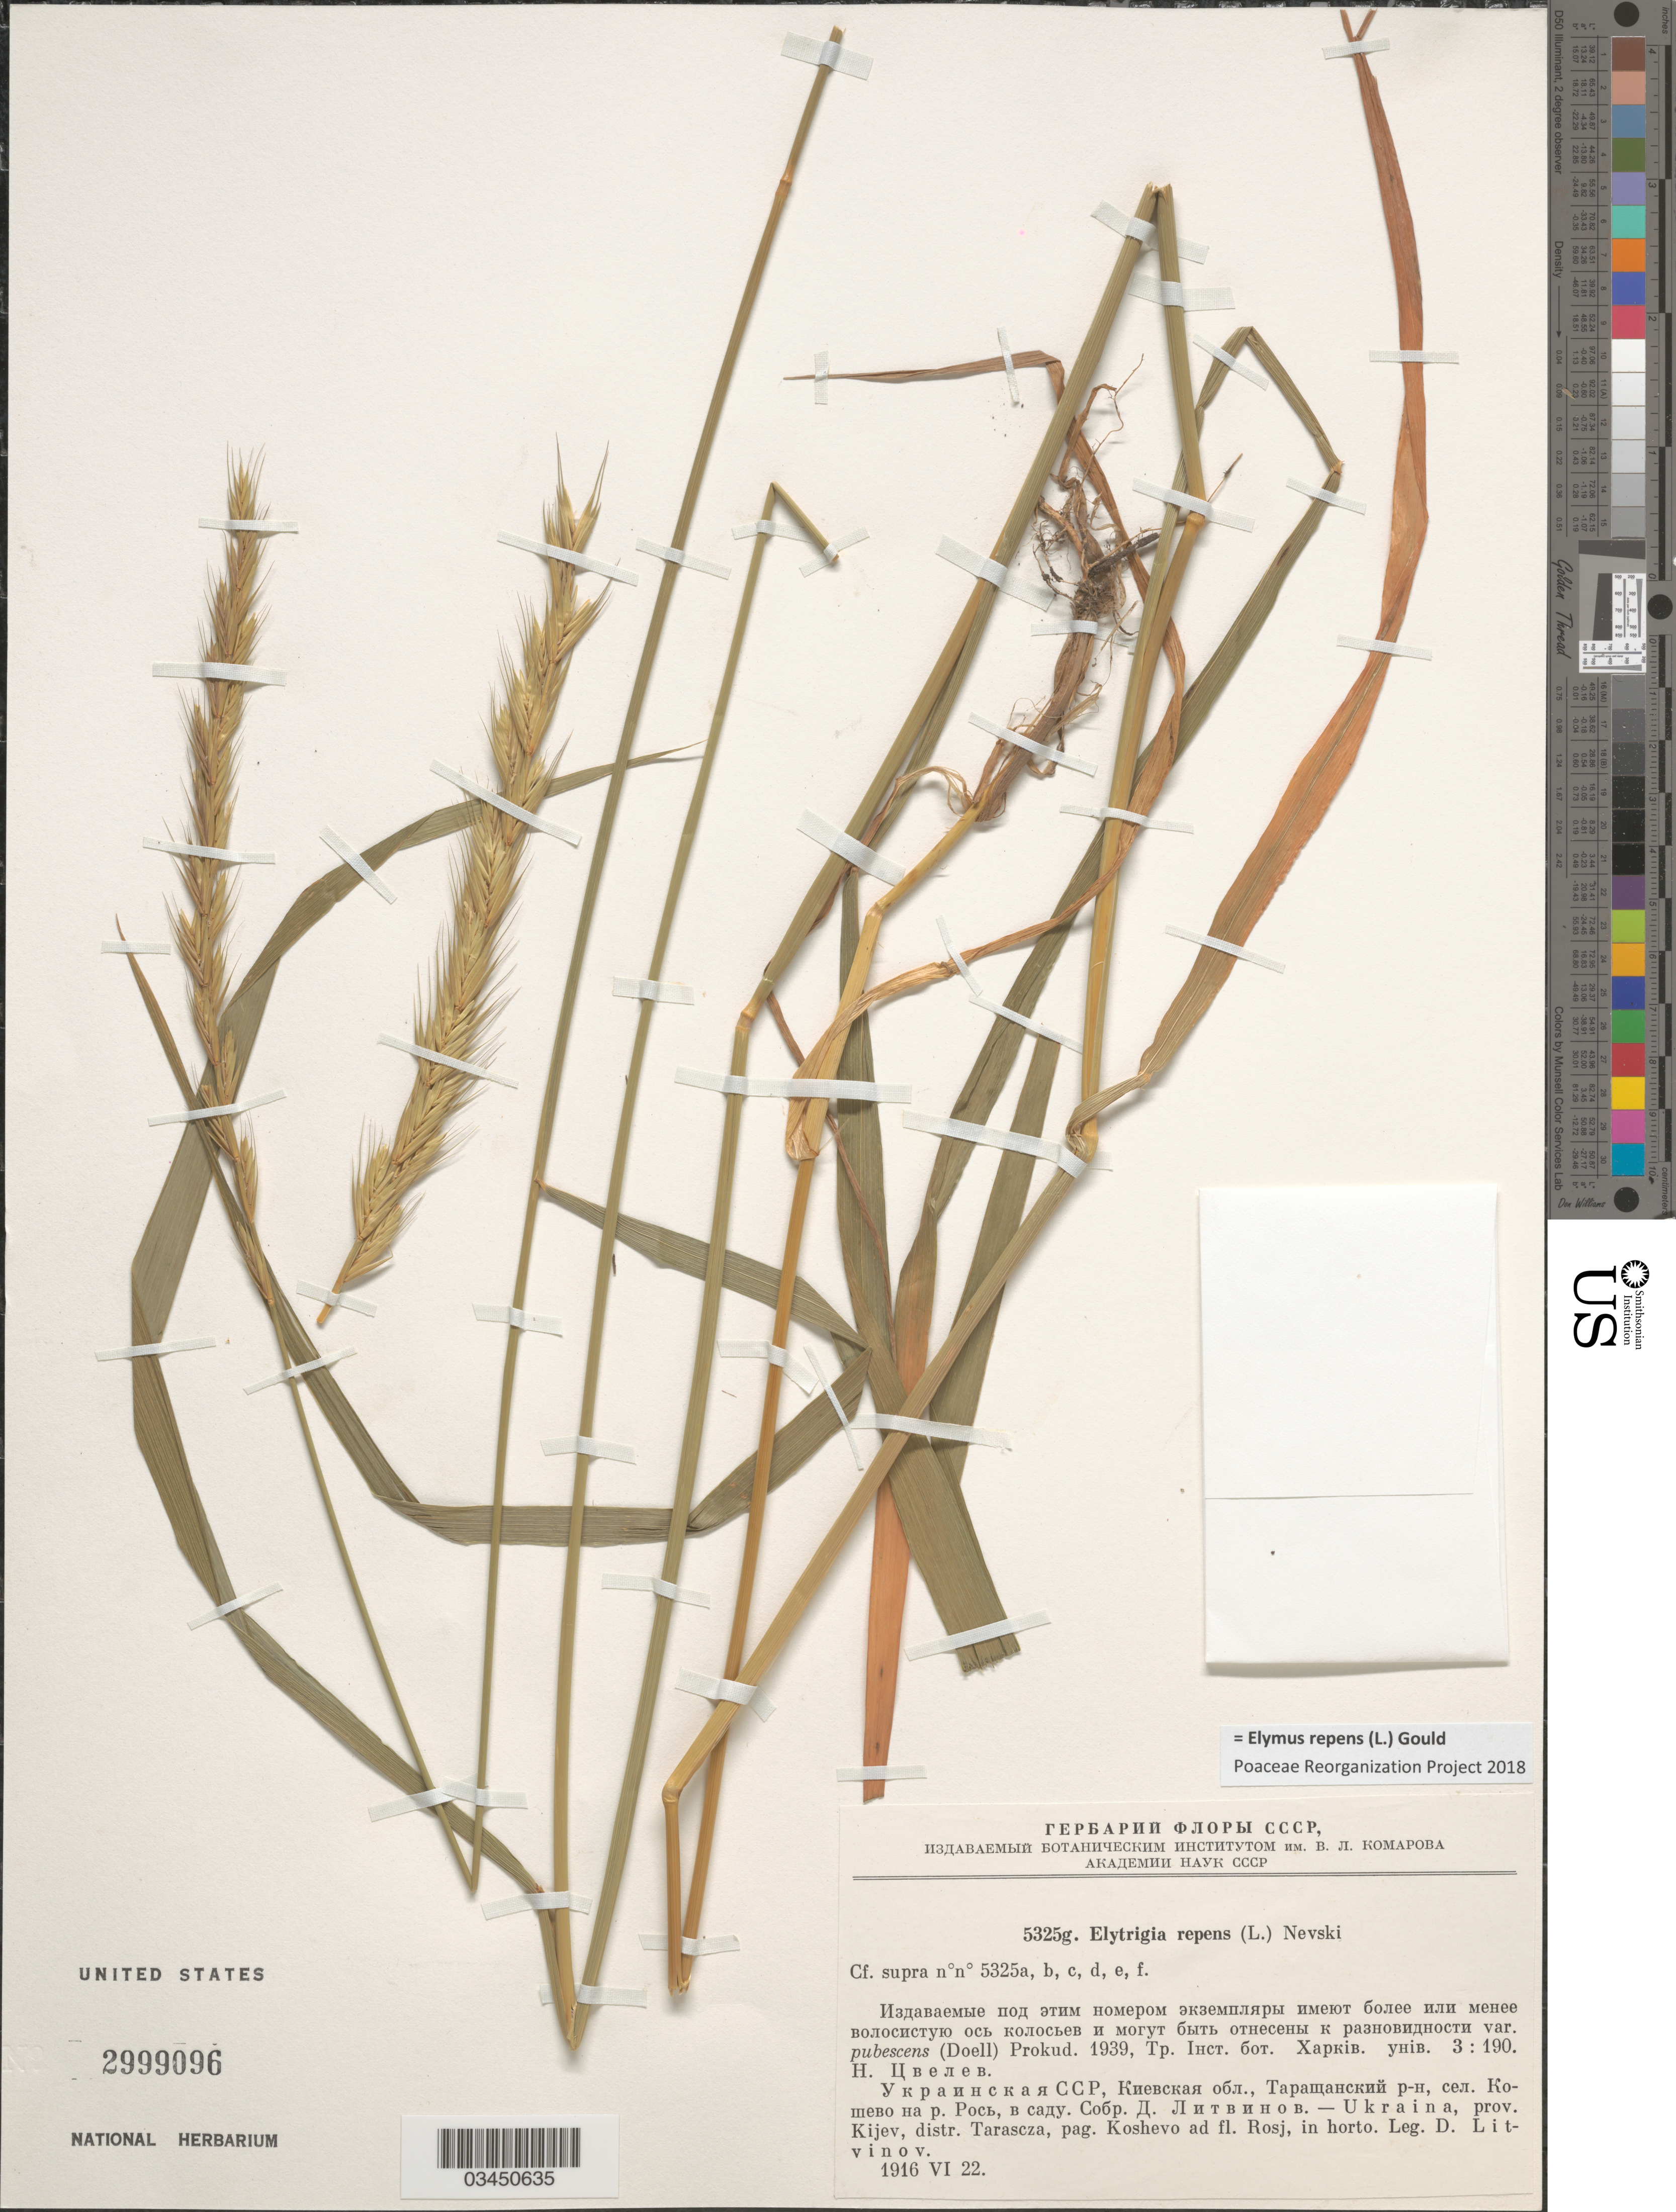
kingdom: Plantae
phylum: Tracheophyta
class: Liliopsida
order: Poales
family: Poaceae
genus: Elymus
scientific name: Elymus repens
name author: (L.) Gould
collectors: D. Litvinov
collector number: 5325g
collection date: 1916-06-22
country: Ukraine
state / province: Kiev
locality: Ukraina, Prov Kijev, distr. Tarascza, pag. Koshevo ad fl. Rosj, in horto.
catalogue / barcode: US 2999096